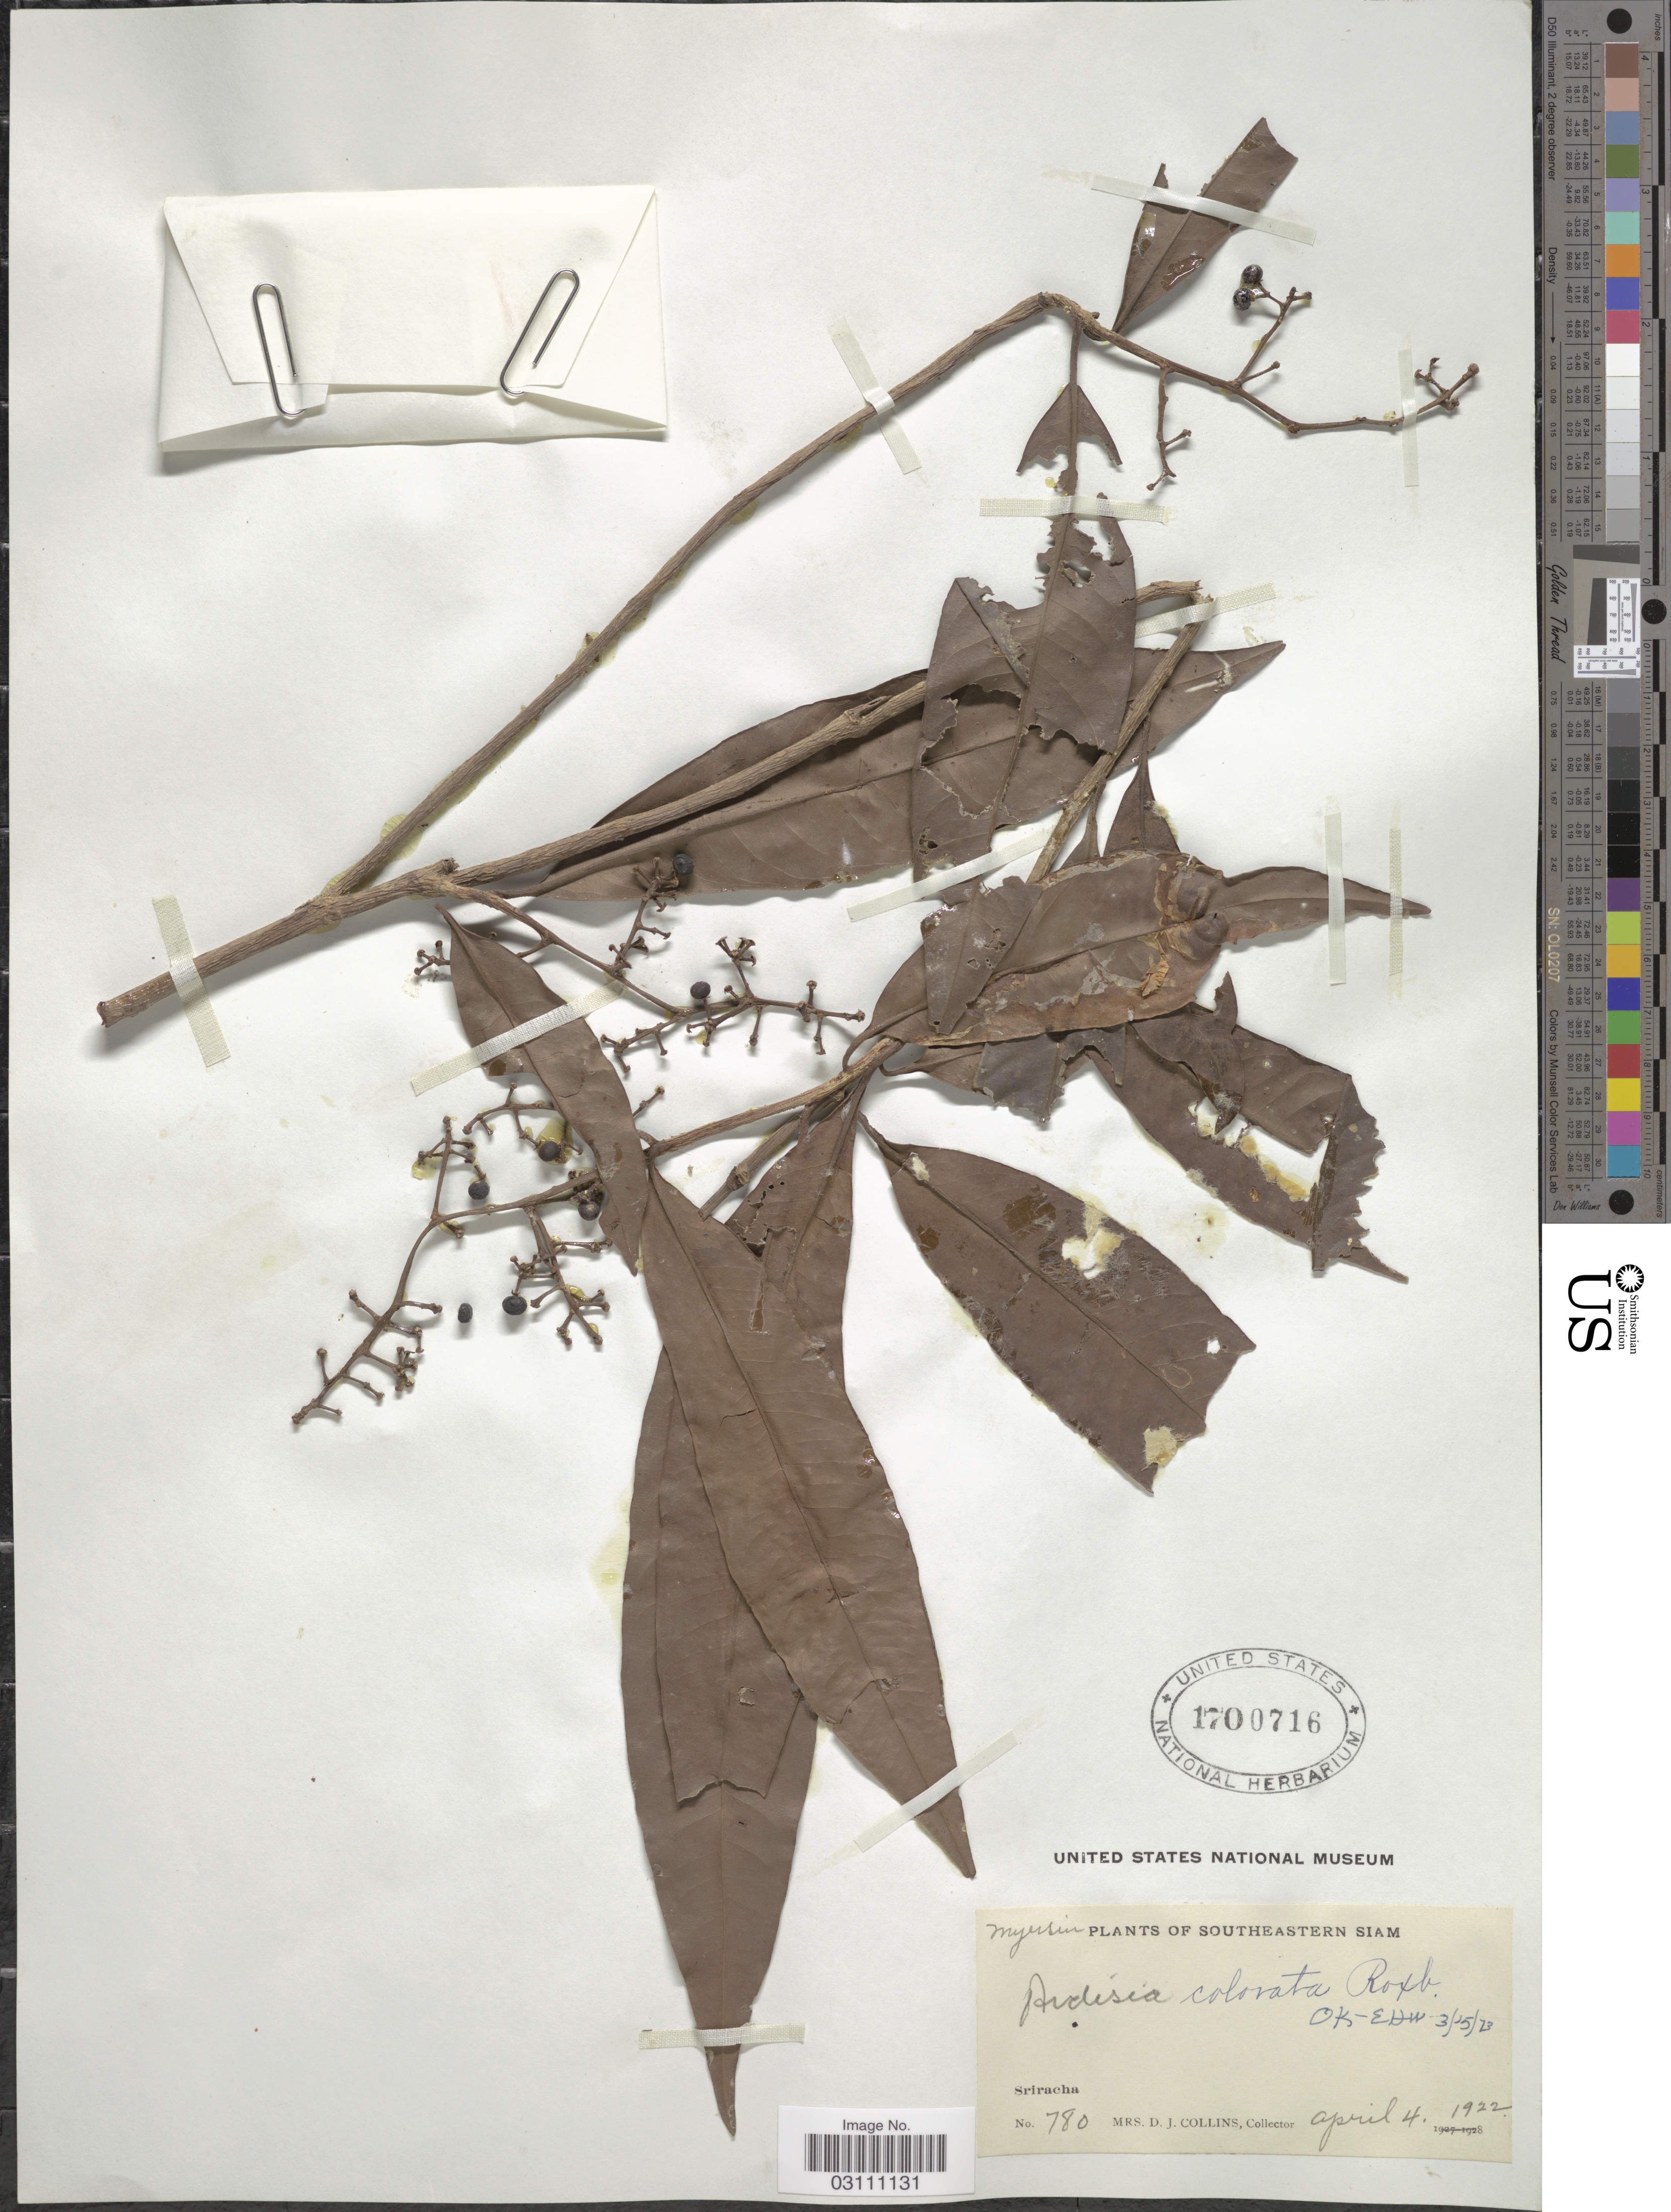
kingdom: Plantae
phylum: Tracheophyta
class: Magnoliopsida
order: Ericales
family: Primulaceae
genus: Ardisia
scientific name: Ardisia colorata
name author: Roxb.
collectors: Mrs. D. J. Collins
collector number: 780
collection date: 1922-04-04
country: Thailand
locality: Southeastern Siam. Sriracha.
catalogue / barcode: US 1700716